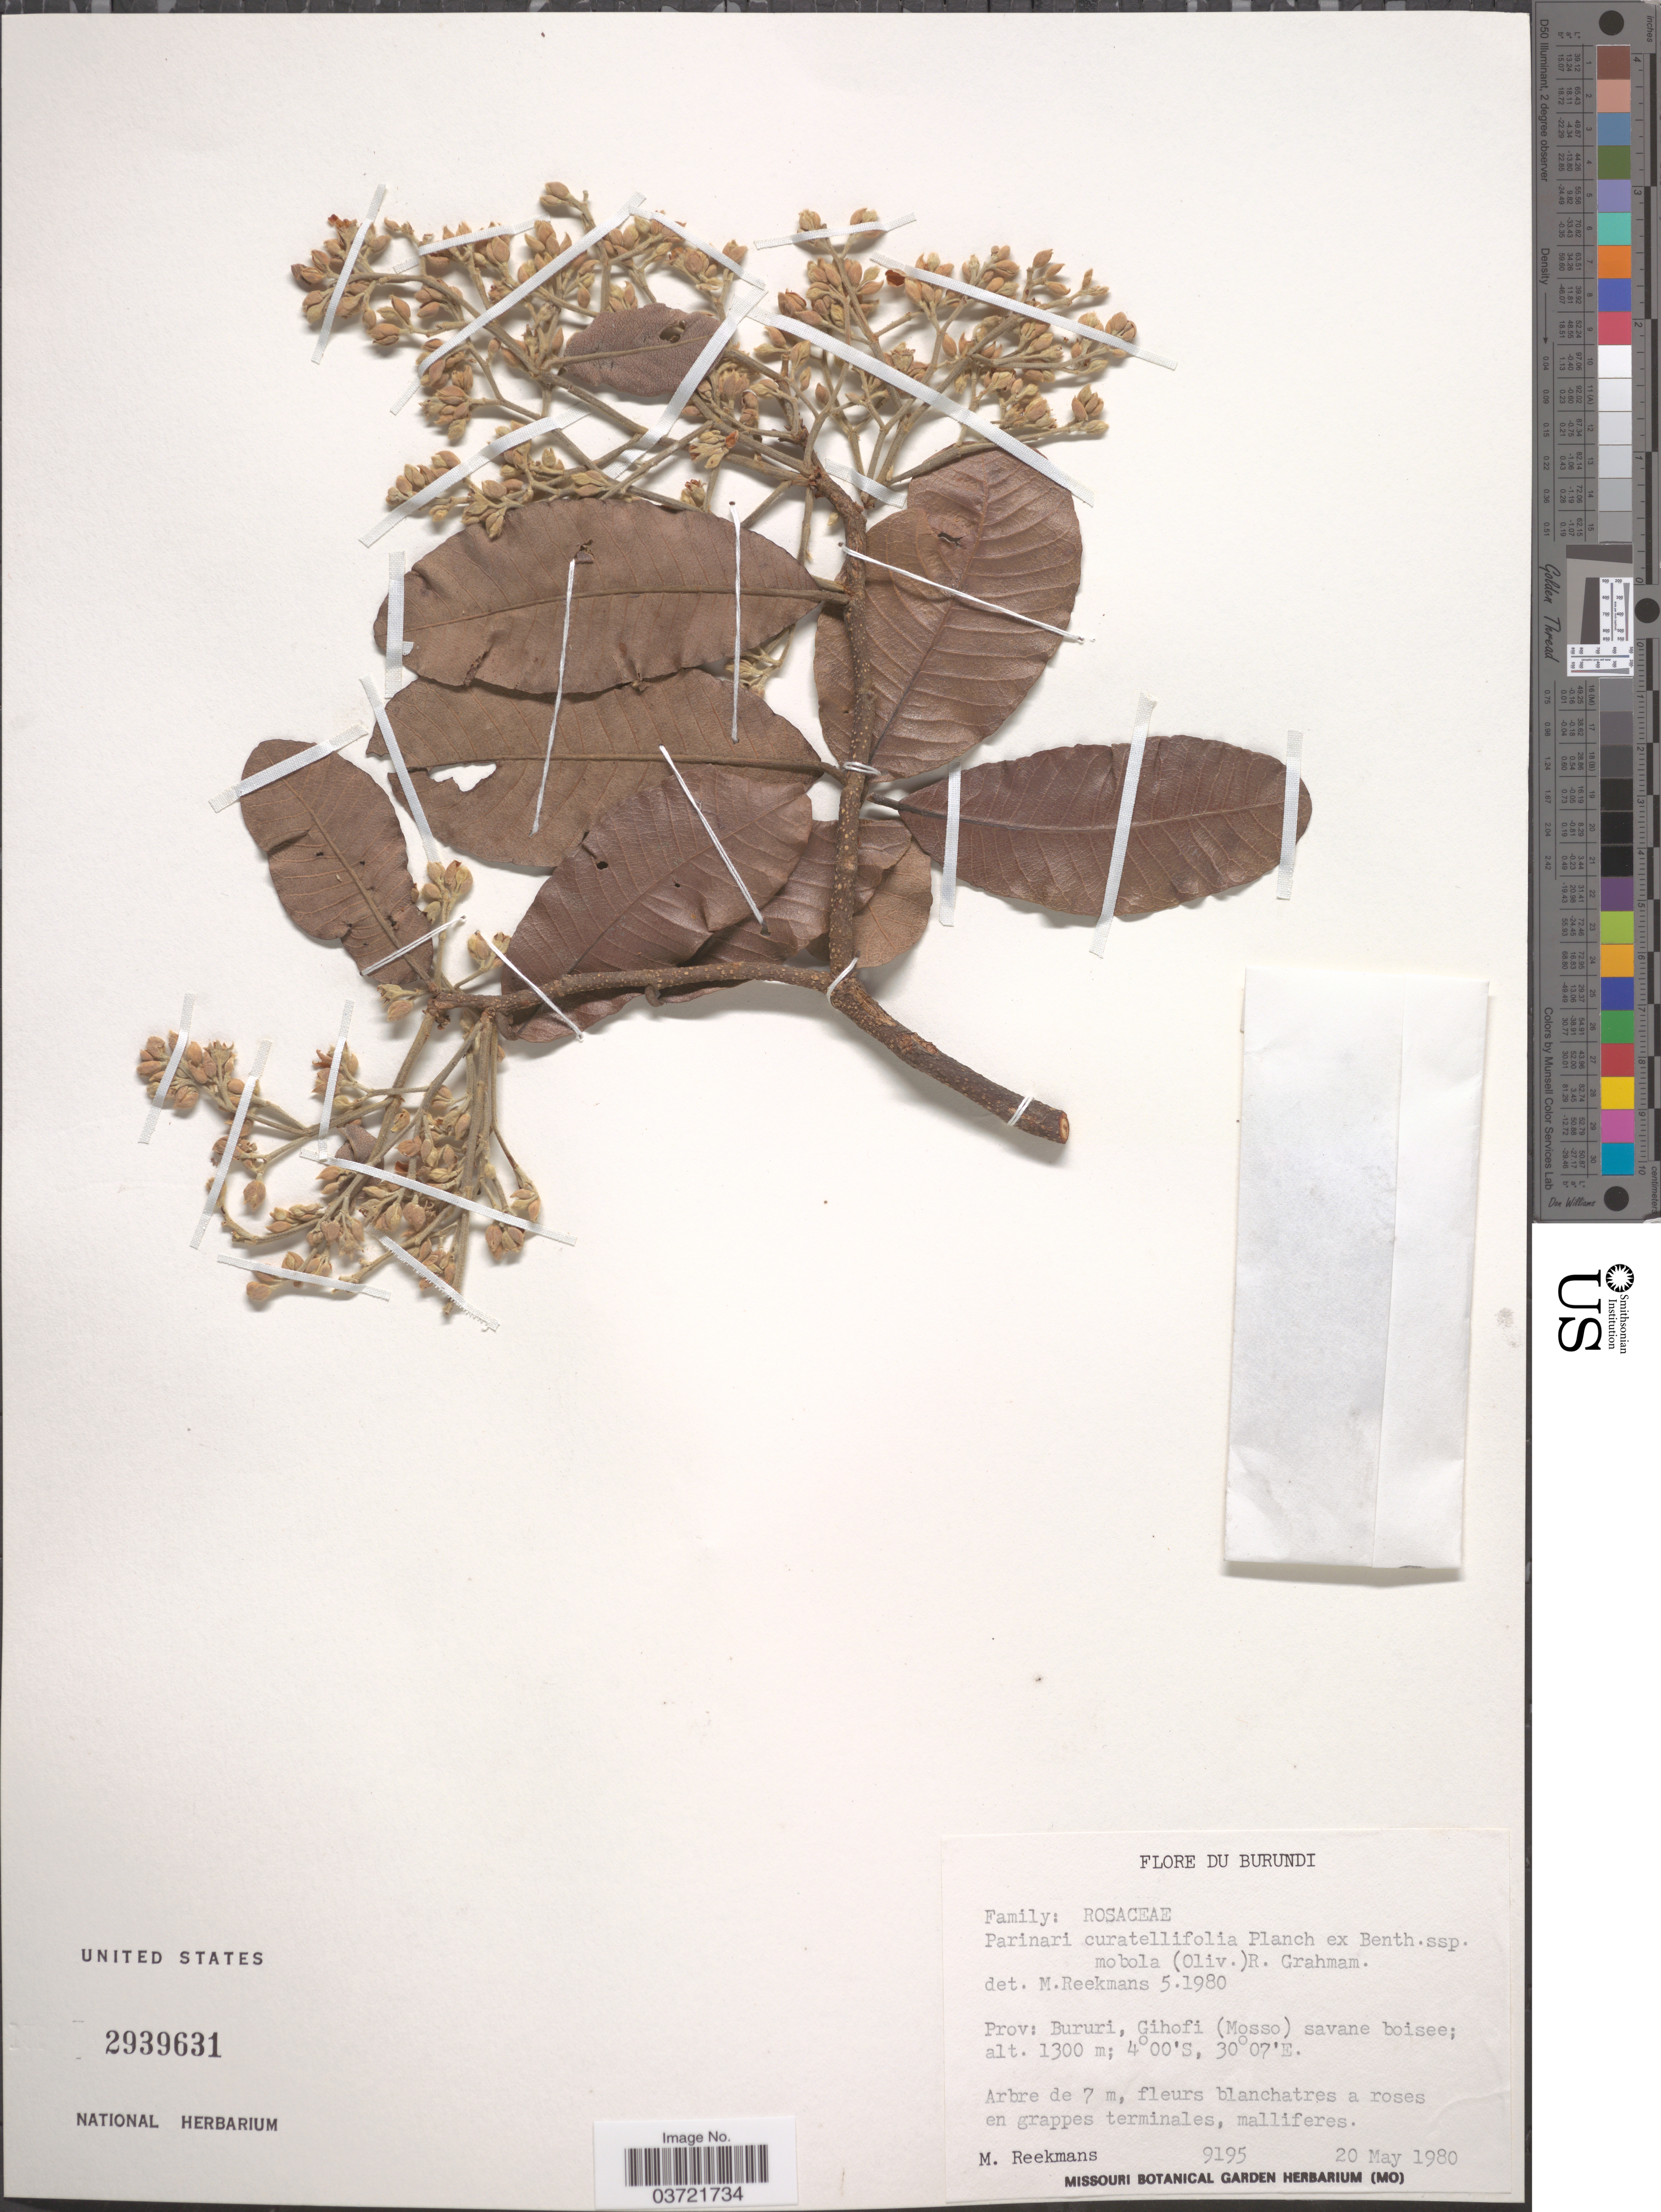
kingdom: Plantae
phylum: Tracheophyta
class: Magnoliopsida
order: Malpighiales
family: Chrysobalanaceae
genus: Parinari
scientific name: Parinari curatellifolia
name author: Planch. ex Benth.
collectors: M. Reekmans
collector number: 9195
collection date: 1980-05-20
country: Burundi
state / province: Bururi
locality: Gihofi (Mosso) savane boisee.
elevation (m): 1300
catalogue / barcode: US 2939631